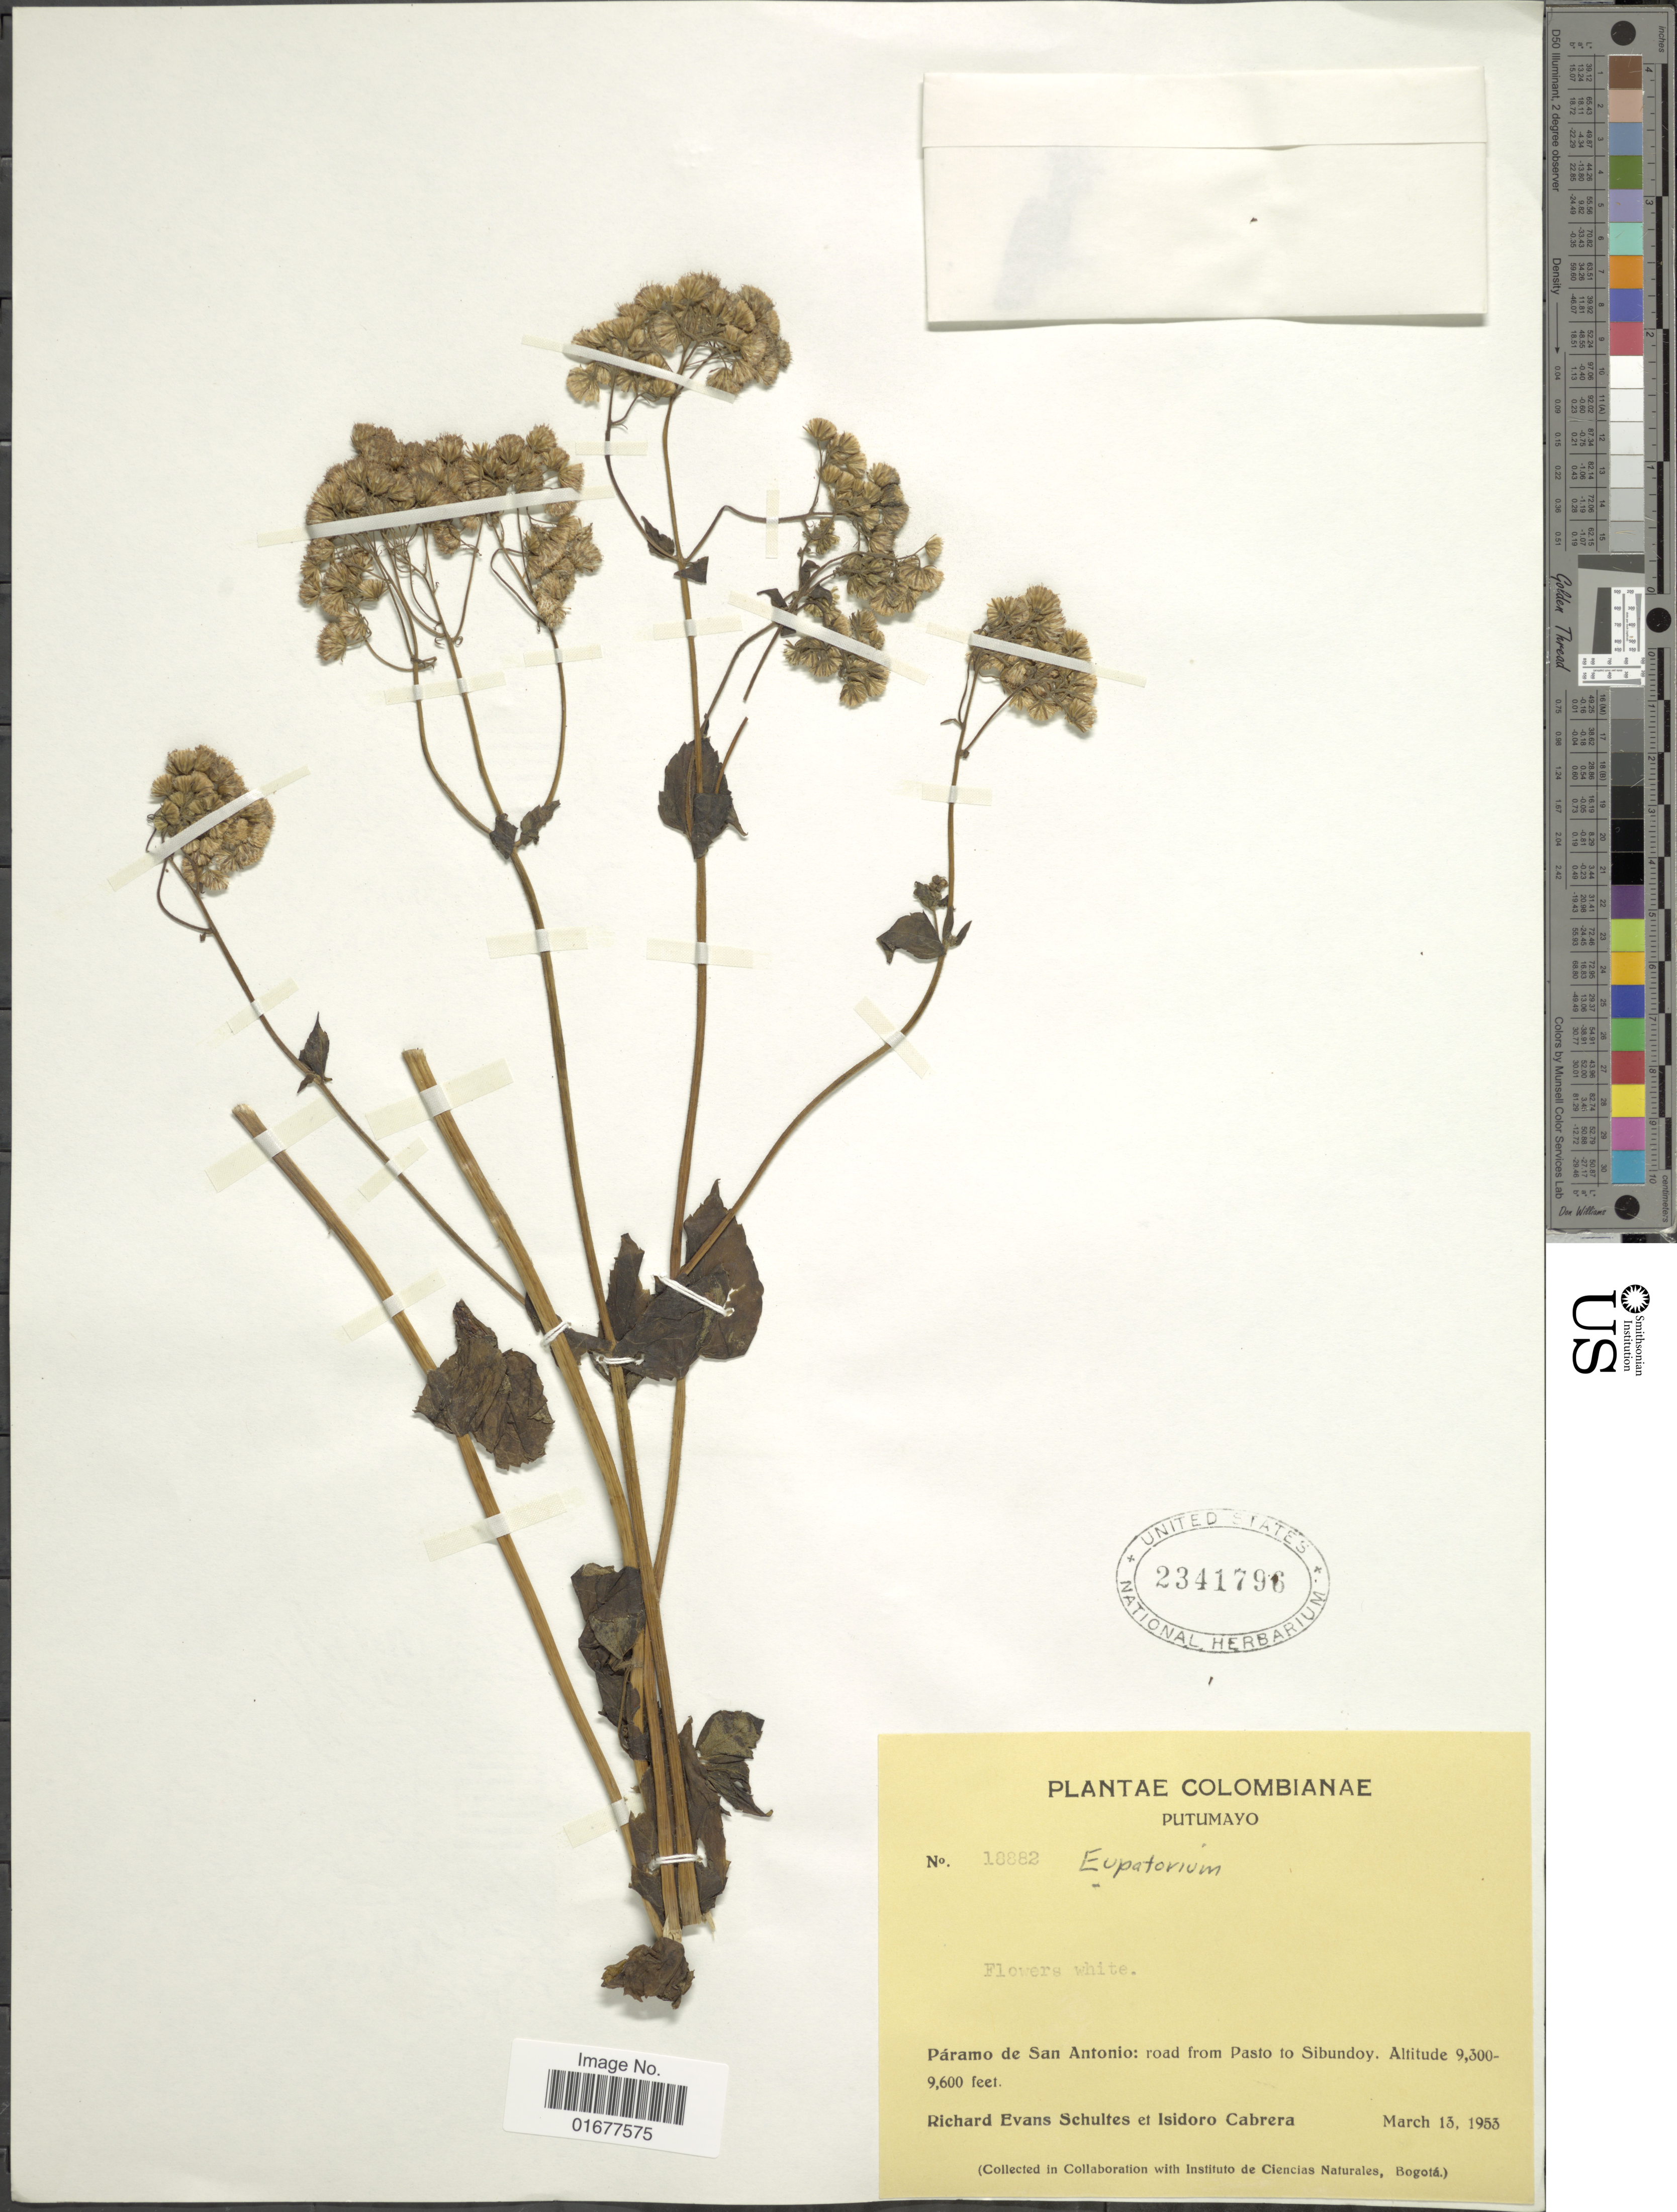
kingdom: Plantae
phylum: Tracheophyta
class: Magnoliopsida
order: Asterales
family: Asteraceae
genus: Ageratina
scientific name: Ageratina sodiroi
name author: (Hieron.) R.M. King & H. Rob.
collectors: R. E. Schultes & I. Cabrera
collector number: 18882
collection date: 1953-03-13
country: Colombia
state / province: Putumayo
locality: Paramo de San Antonio: road from Pasto to Sibundoy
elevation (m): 2835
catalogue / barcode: US 2341796